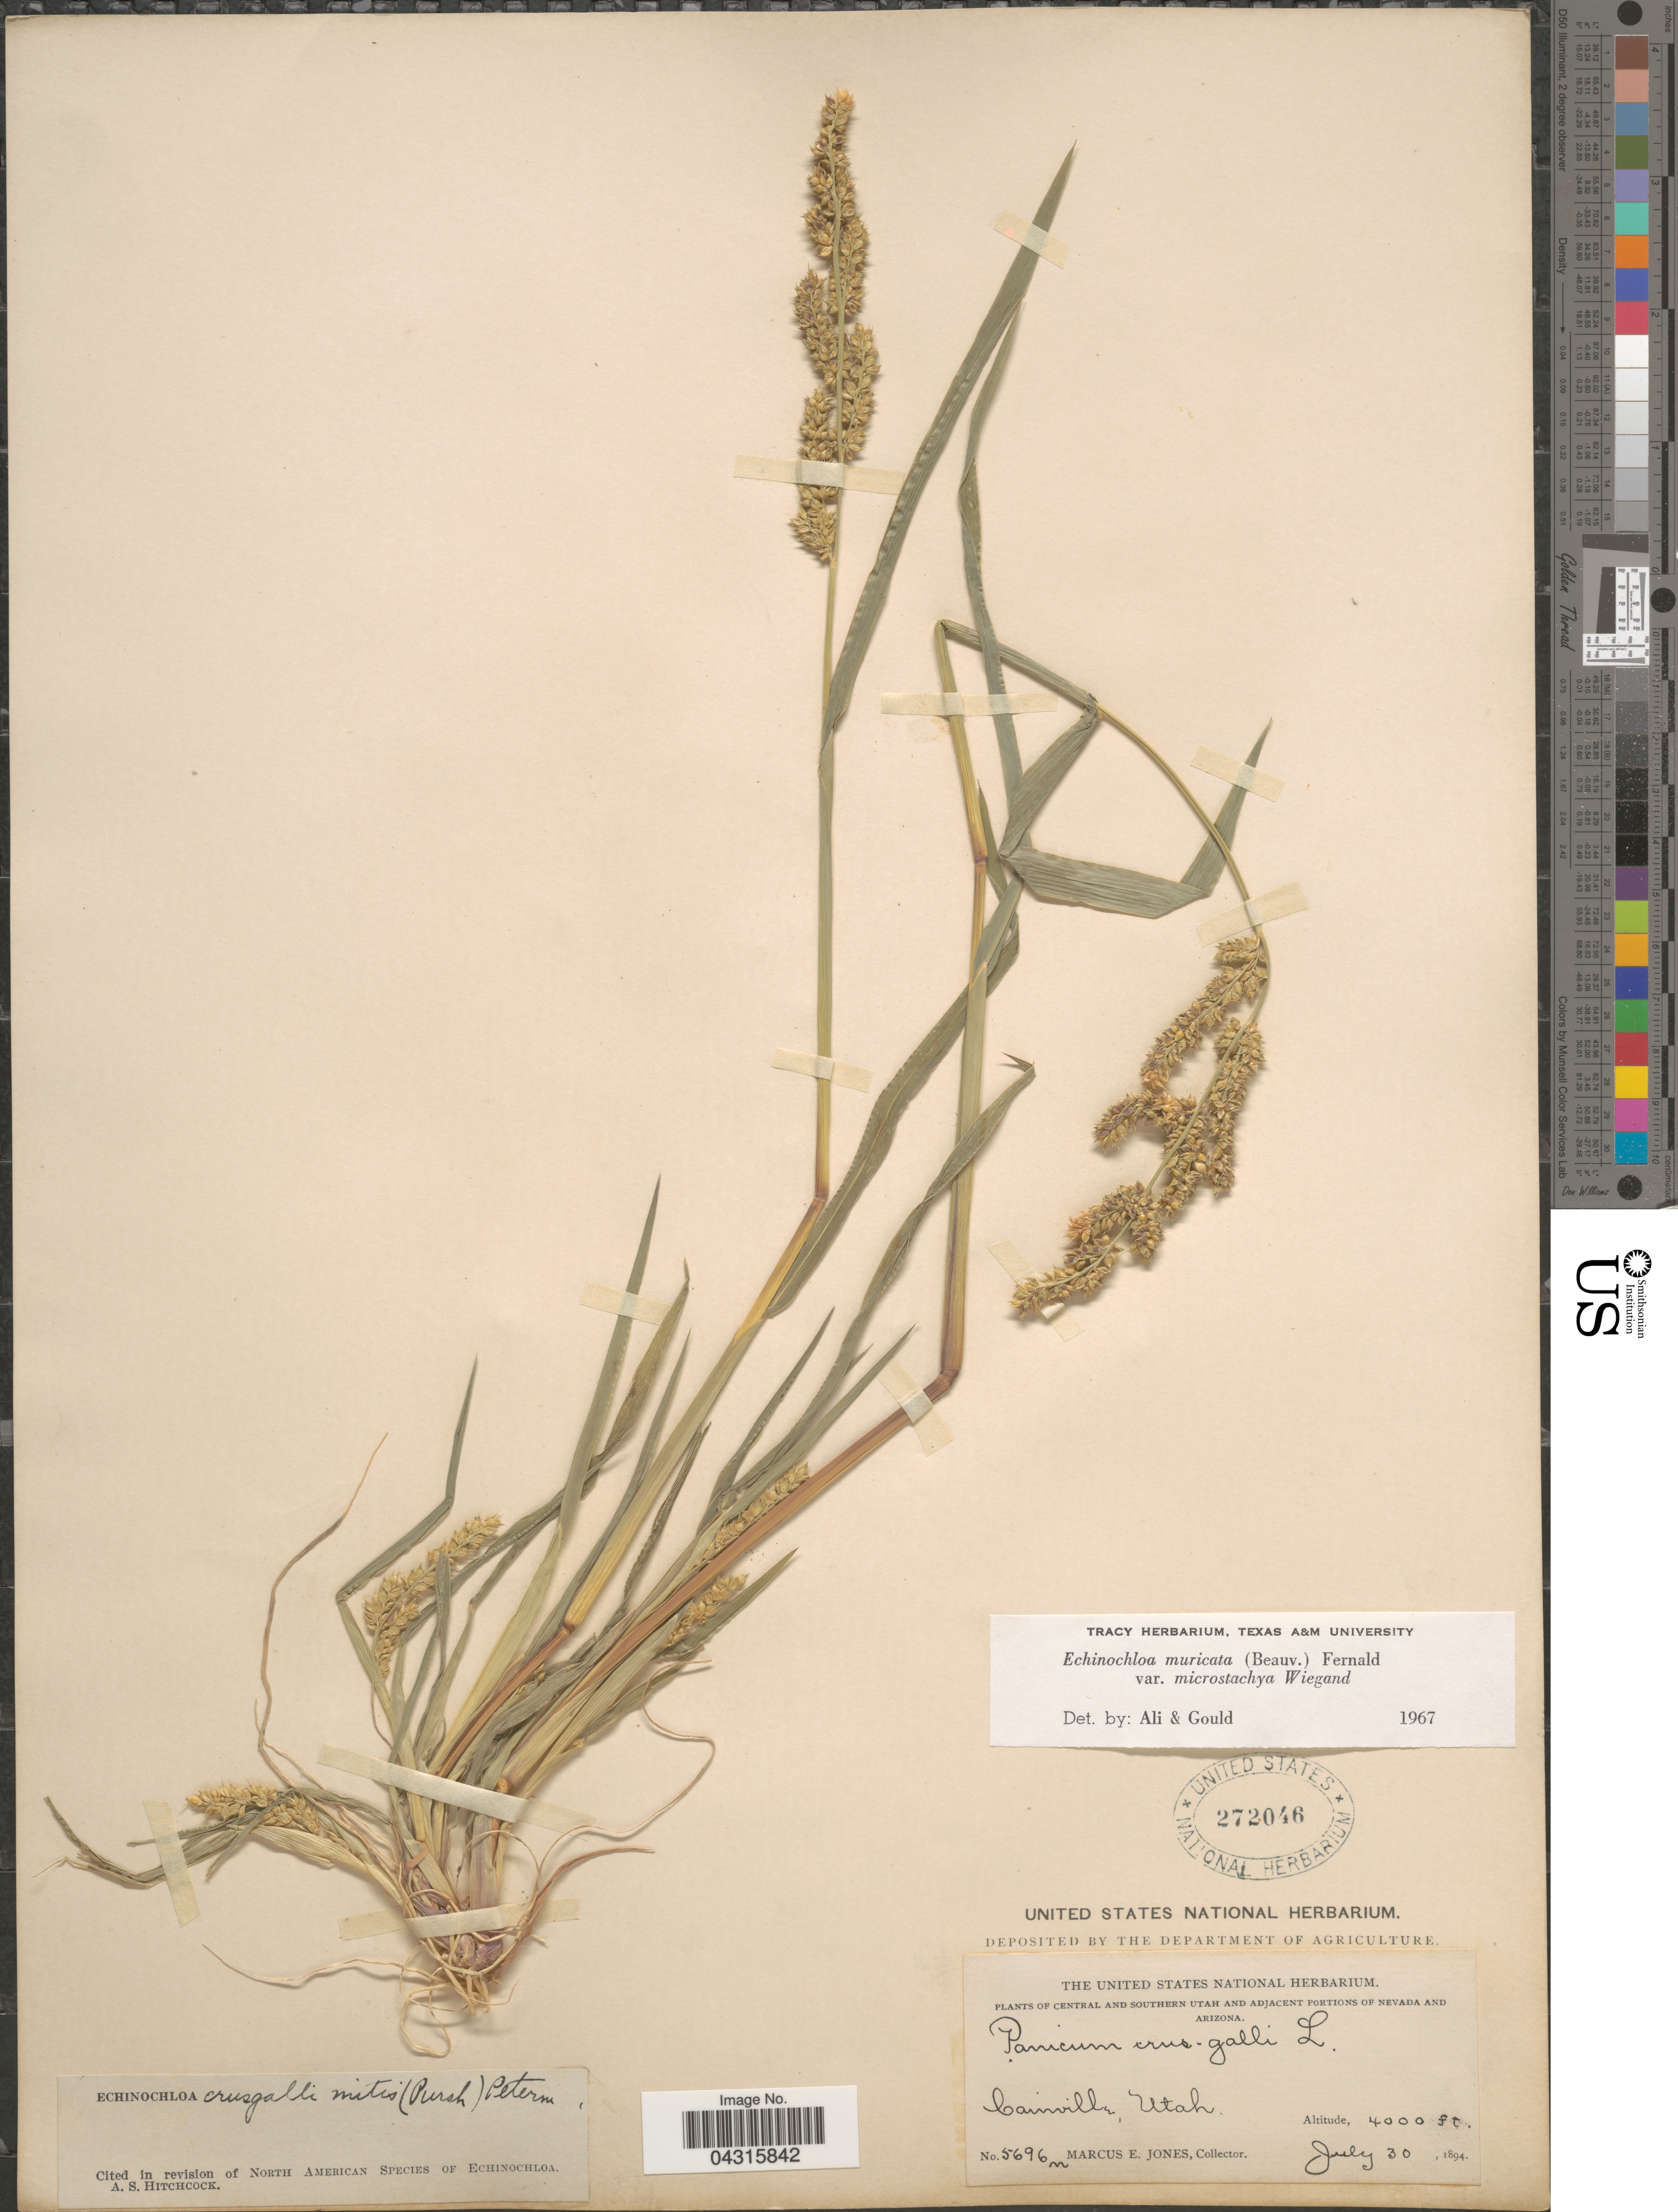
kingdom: Plantae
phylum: Tracheophyta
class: Liliopsida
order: Poales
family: Poaceae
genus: Echinochloa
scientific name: Echinochloa muricata var. microstachya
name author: Wiegand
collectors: M. E. Jones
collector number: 5696n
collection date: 1894-07-30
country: United States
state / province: Utah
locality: Central and Southern Utah. Cainville.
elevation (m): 1219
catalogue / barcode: US 272046